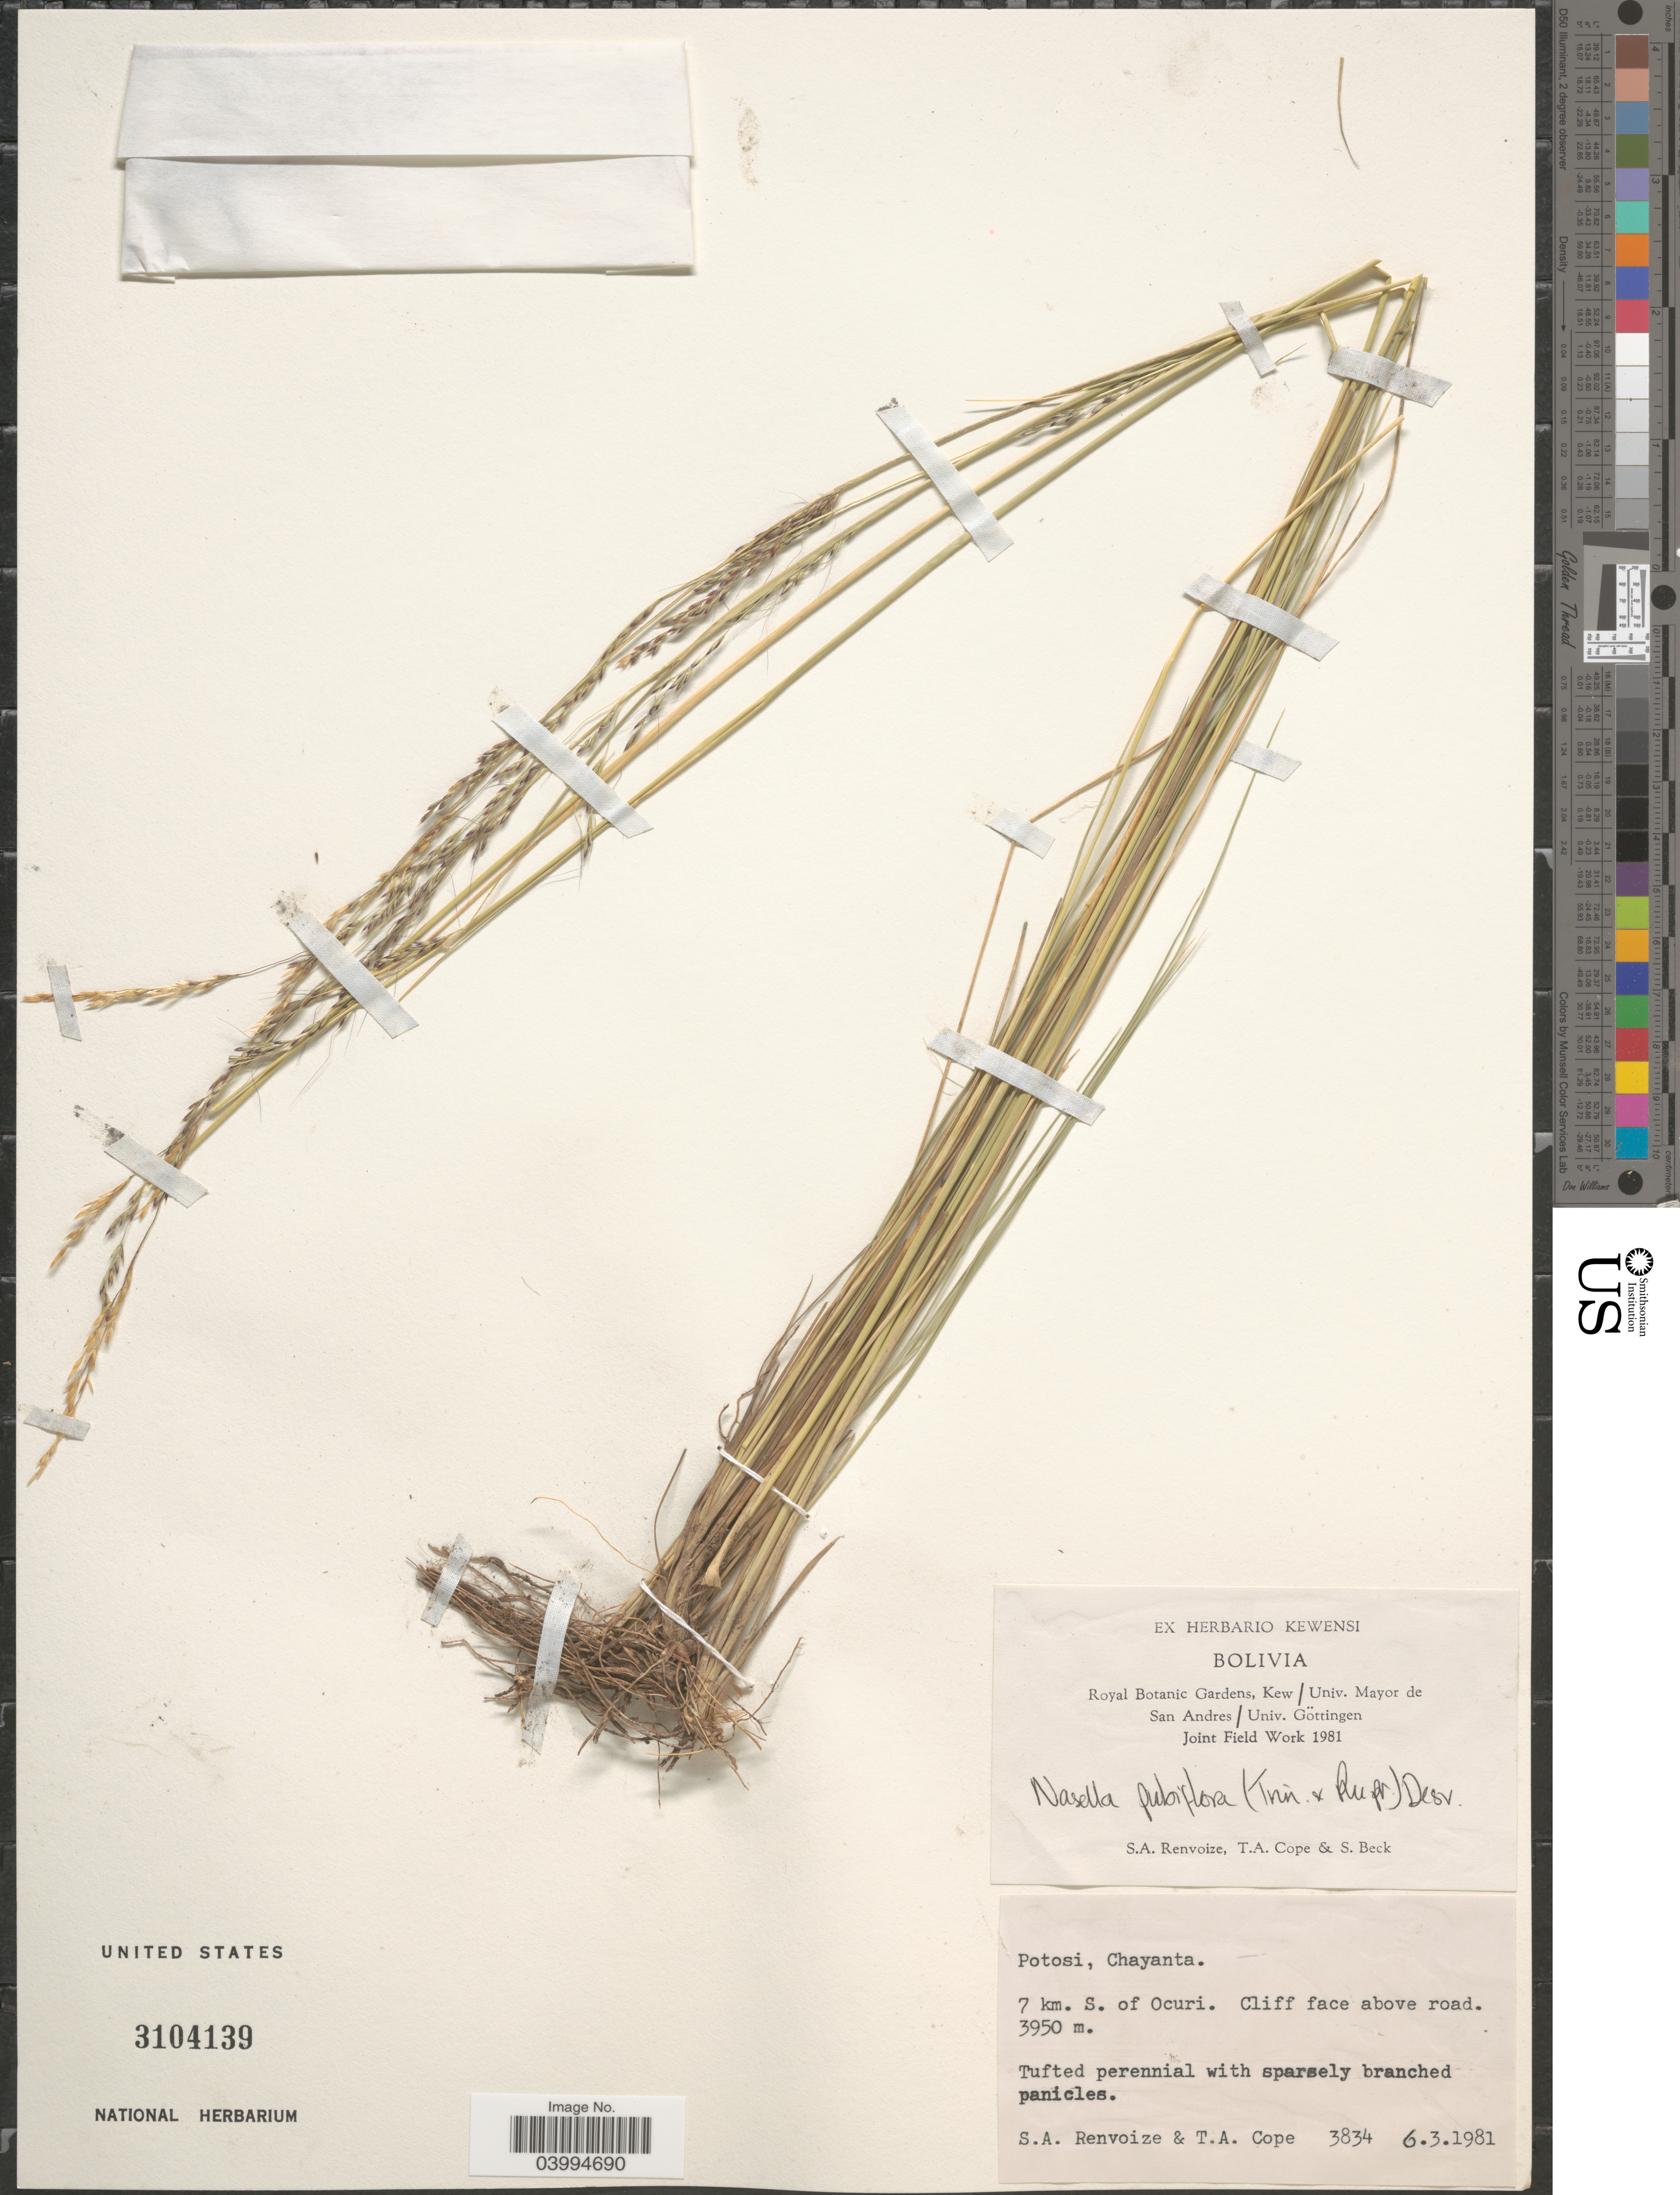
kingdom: Plantae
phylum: Tracheophyta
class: Liliopsida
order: Poales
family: Poaceae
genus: Nassella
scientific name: Nassella pubiflora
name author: (Trin. & Rupr.) É. Desv.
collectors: S. A. Renvoize, T. A. Cope & S. G. Beck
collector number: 3834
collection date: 1981-03-06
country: Bolivia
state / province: Potosi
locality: Chayanta. 7 km. S. of Ocuri. Cliff face above road.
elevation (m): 3950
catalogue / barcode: US 3104139